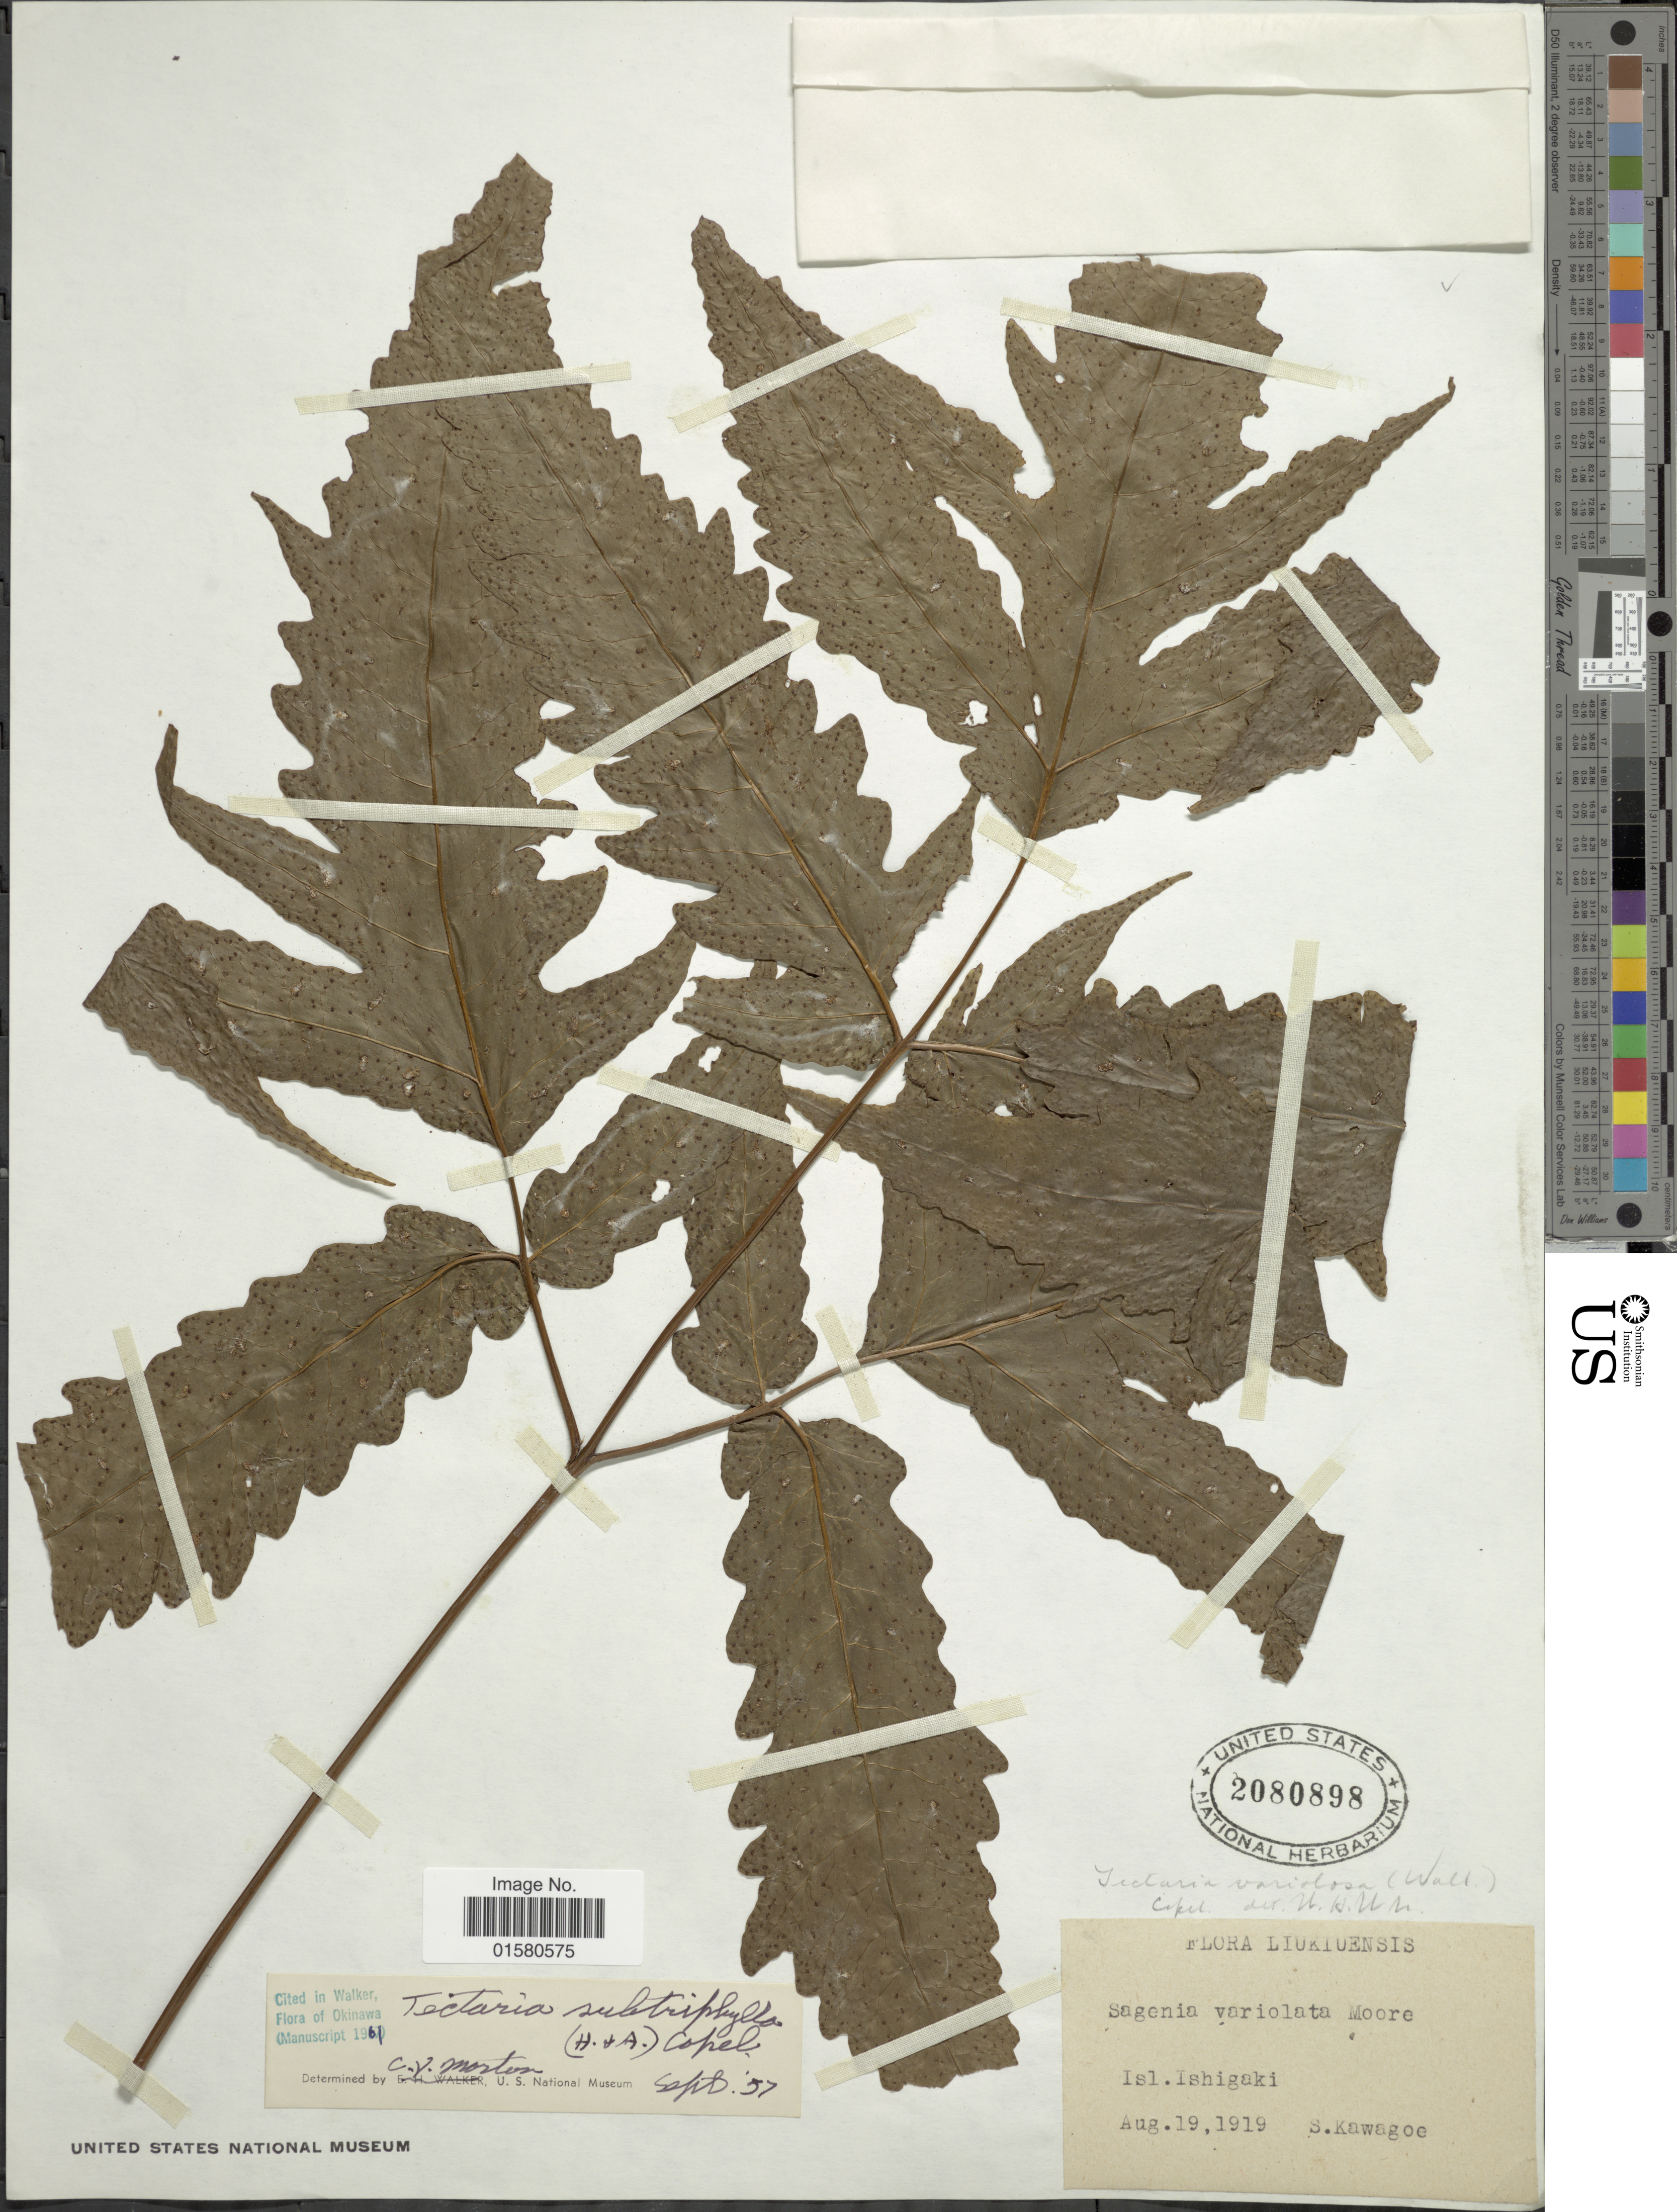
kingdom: Plantae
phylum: Tracheophyta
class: Polypodiopsida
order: Polypodiales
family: Tectariaceae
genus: Tectaria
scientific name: Tectaria subtriphylla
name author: (Hook. & Arn.) Copel.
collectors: S. Kawagoe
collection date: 1919-08-19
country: Japan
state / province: Okinawa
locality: Liukiuensis, Isl. Ishigaki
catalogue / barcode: US 2080898